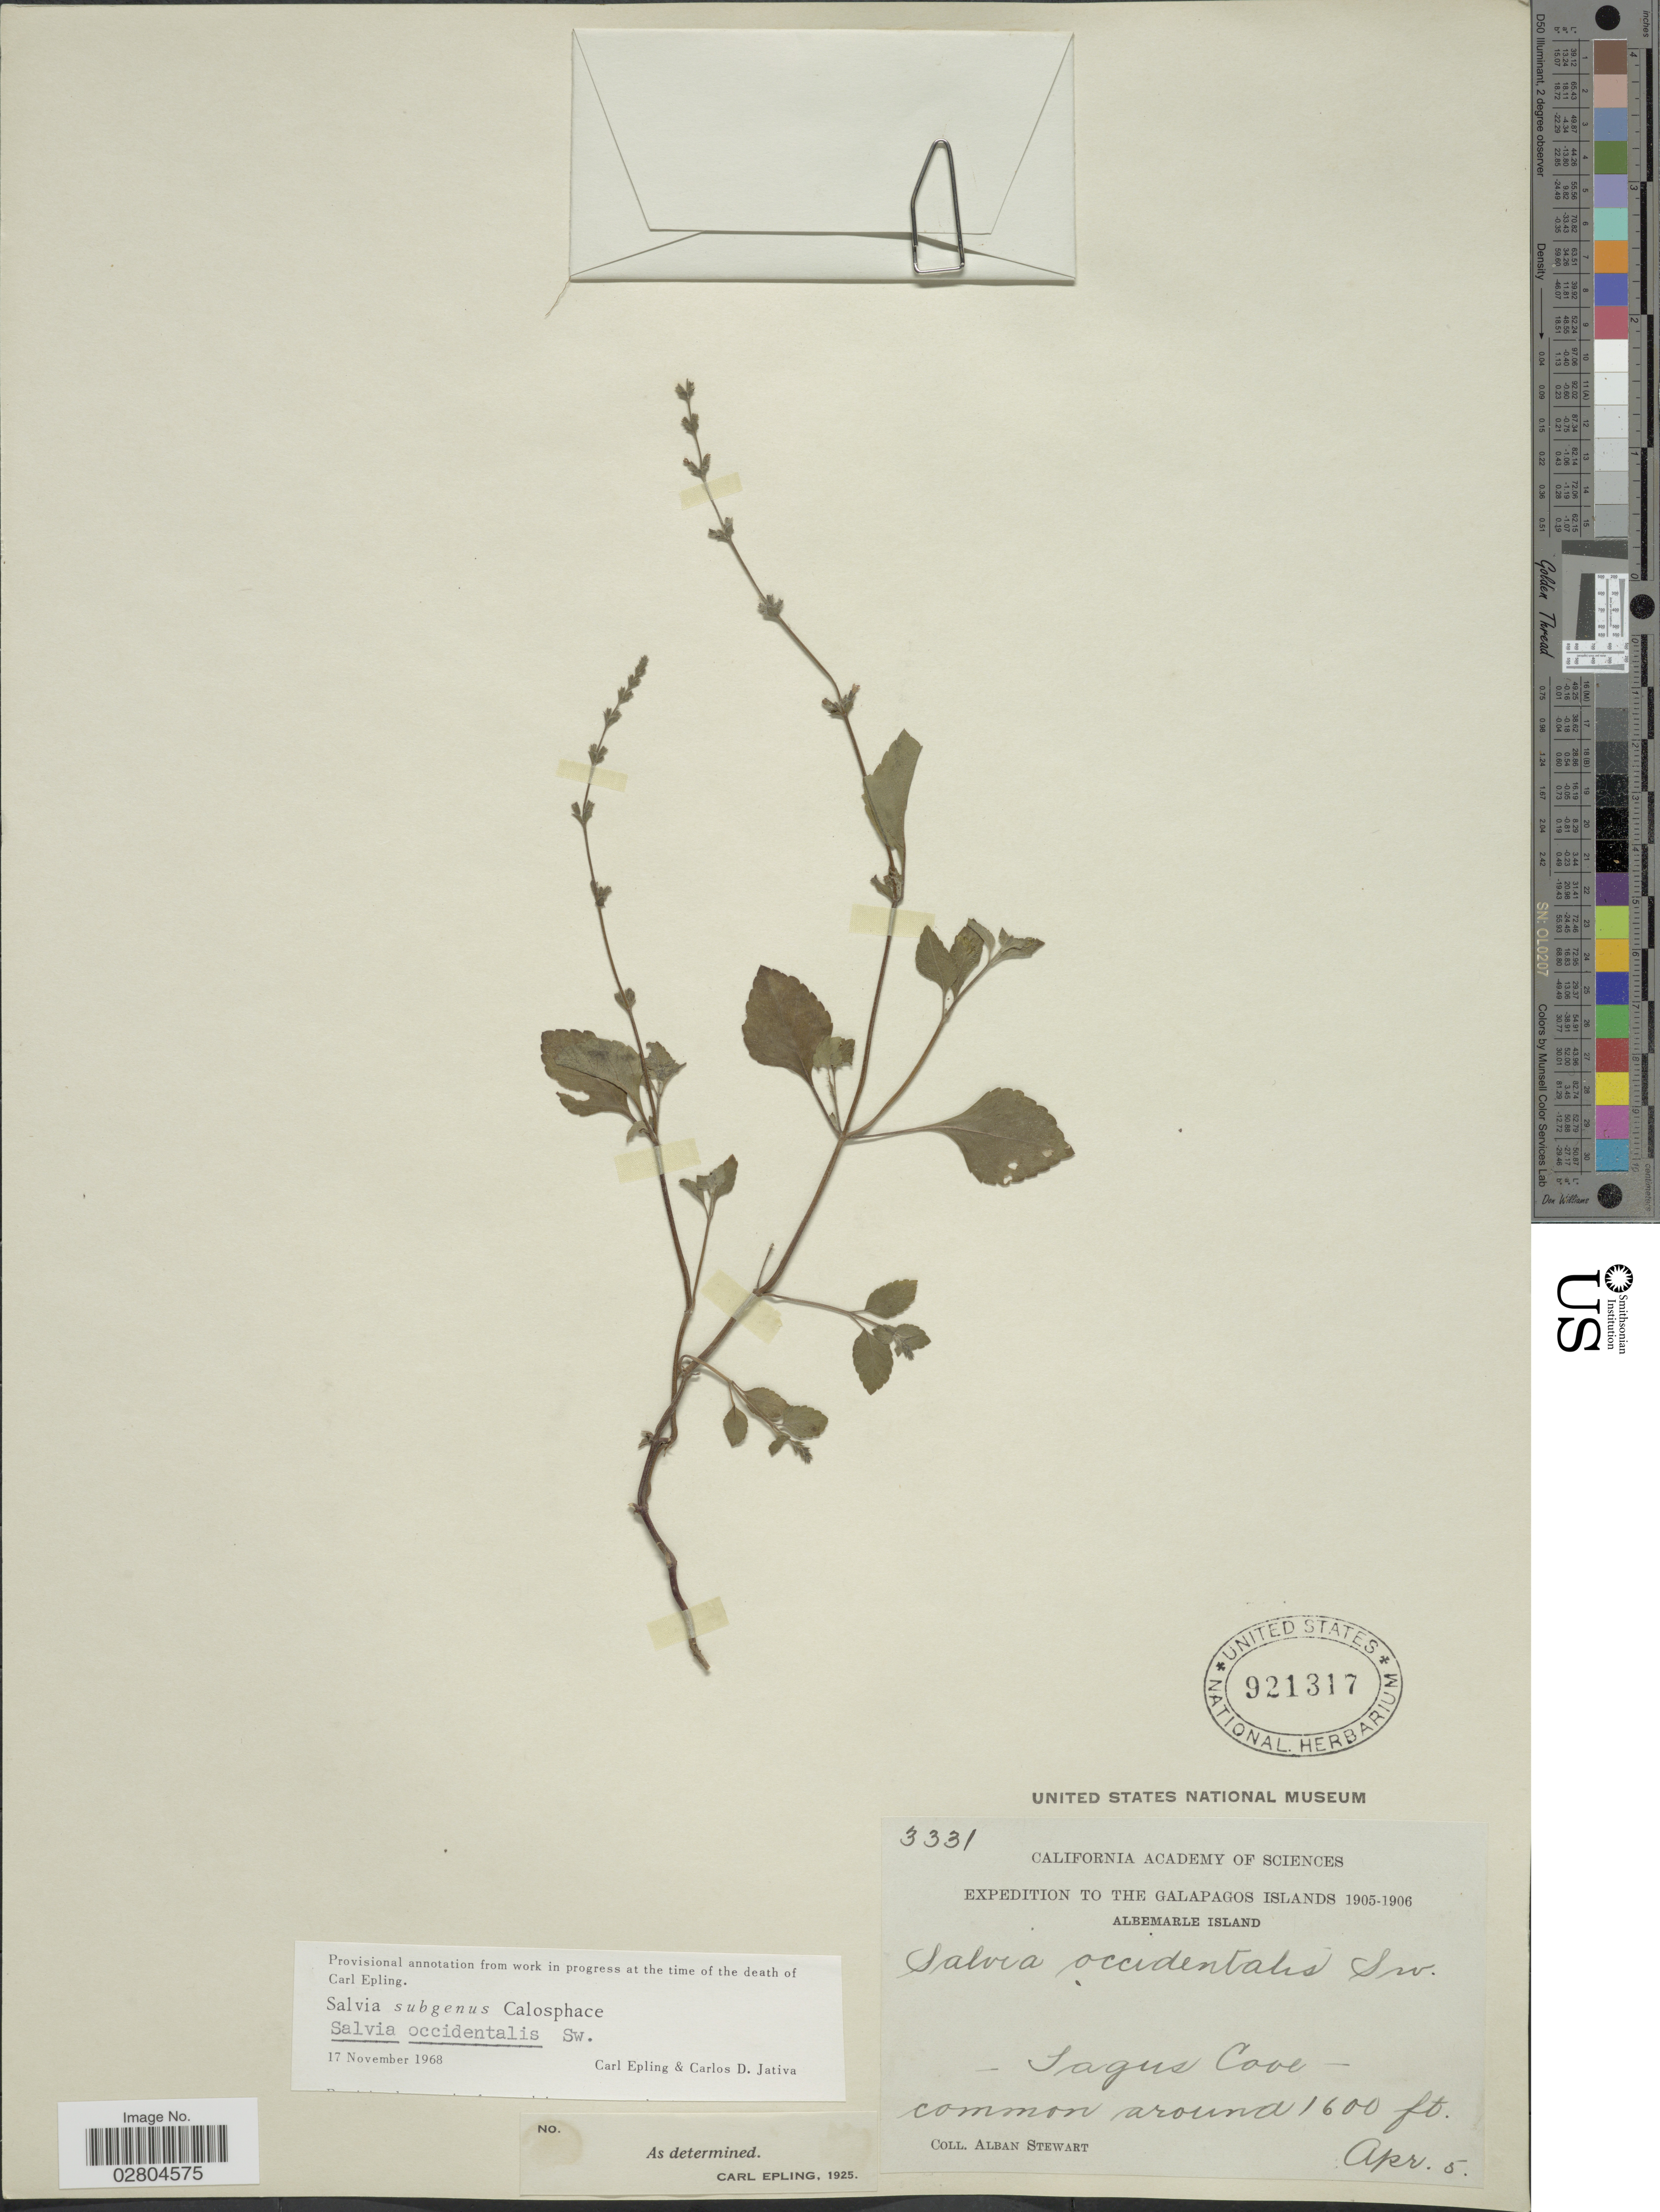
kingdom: Plantae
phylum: Tracheophyta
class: Magnoliopsida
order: Lamiales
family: Lamiaceae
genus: Salvia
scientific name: Salvia occidentalis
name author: Sw.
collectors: A. Stewart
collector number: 3331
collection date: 1905-04-05/1906-04-05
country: Ecuador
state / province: Colón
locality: The Galapagos Islands. Albemarle Island. Tagus Cove.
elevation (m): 488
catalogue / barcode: US 921317